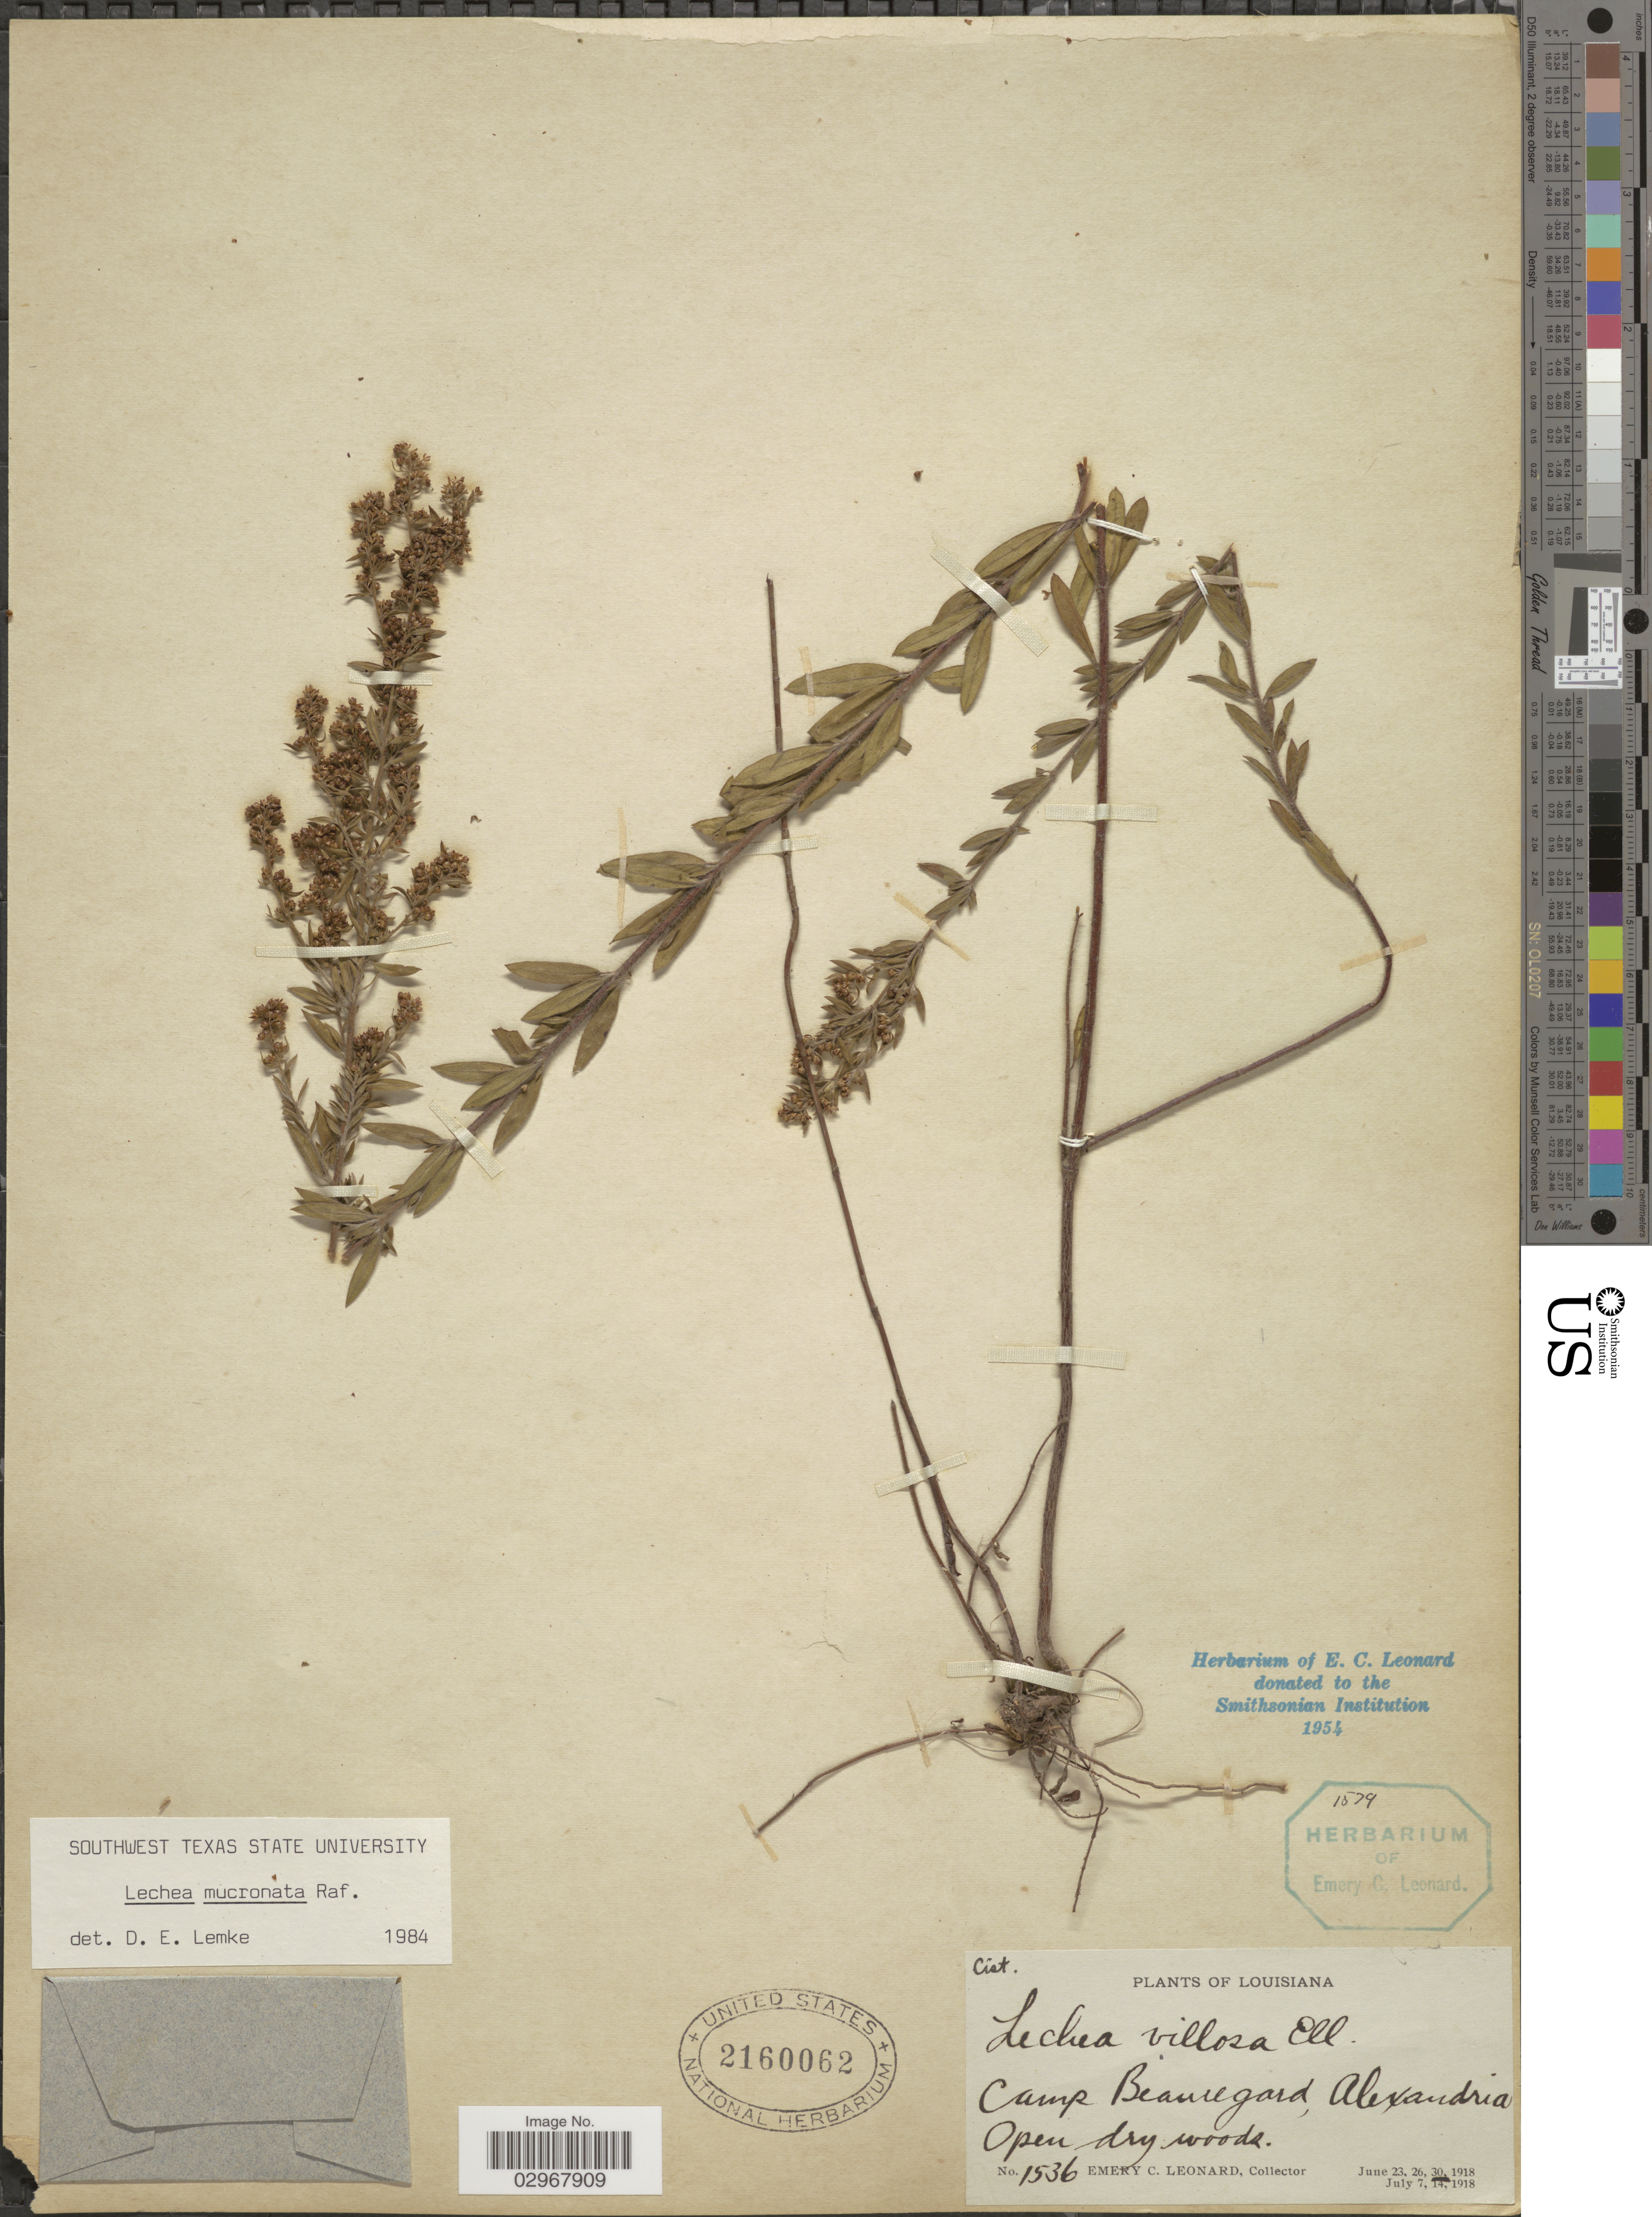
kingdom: Plantae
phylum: Tracheophyta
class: Magnoliopsida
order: Malvales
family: Cistaceae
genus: Lechea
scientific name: Lechea mucronata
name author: Raf.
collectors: E. C. Leonard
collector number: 1536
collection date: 1918-06-30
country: United States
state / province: Louisiana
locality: Camp Beauregard, Alexandria.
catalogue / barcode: US 2160062